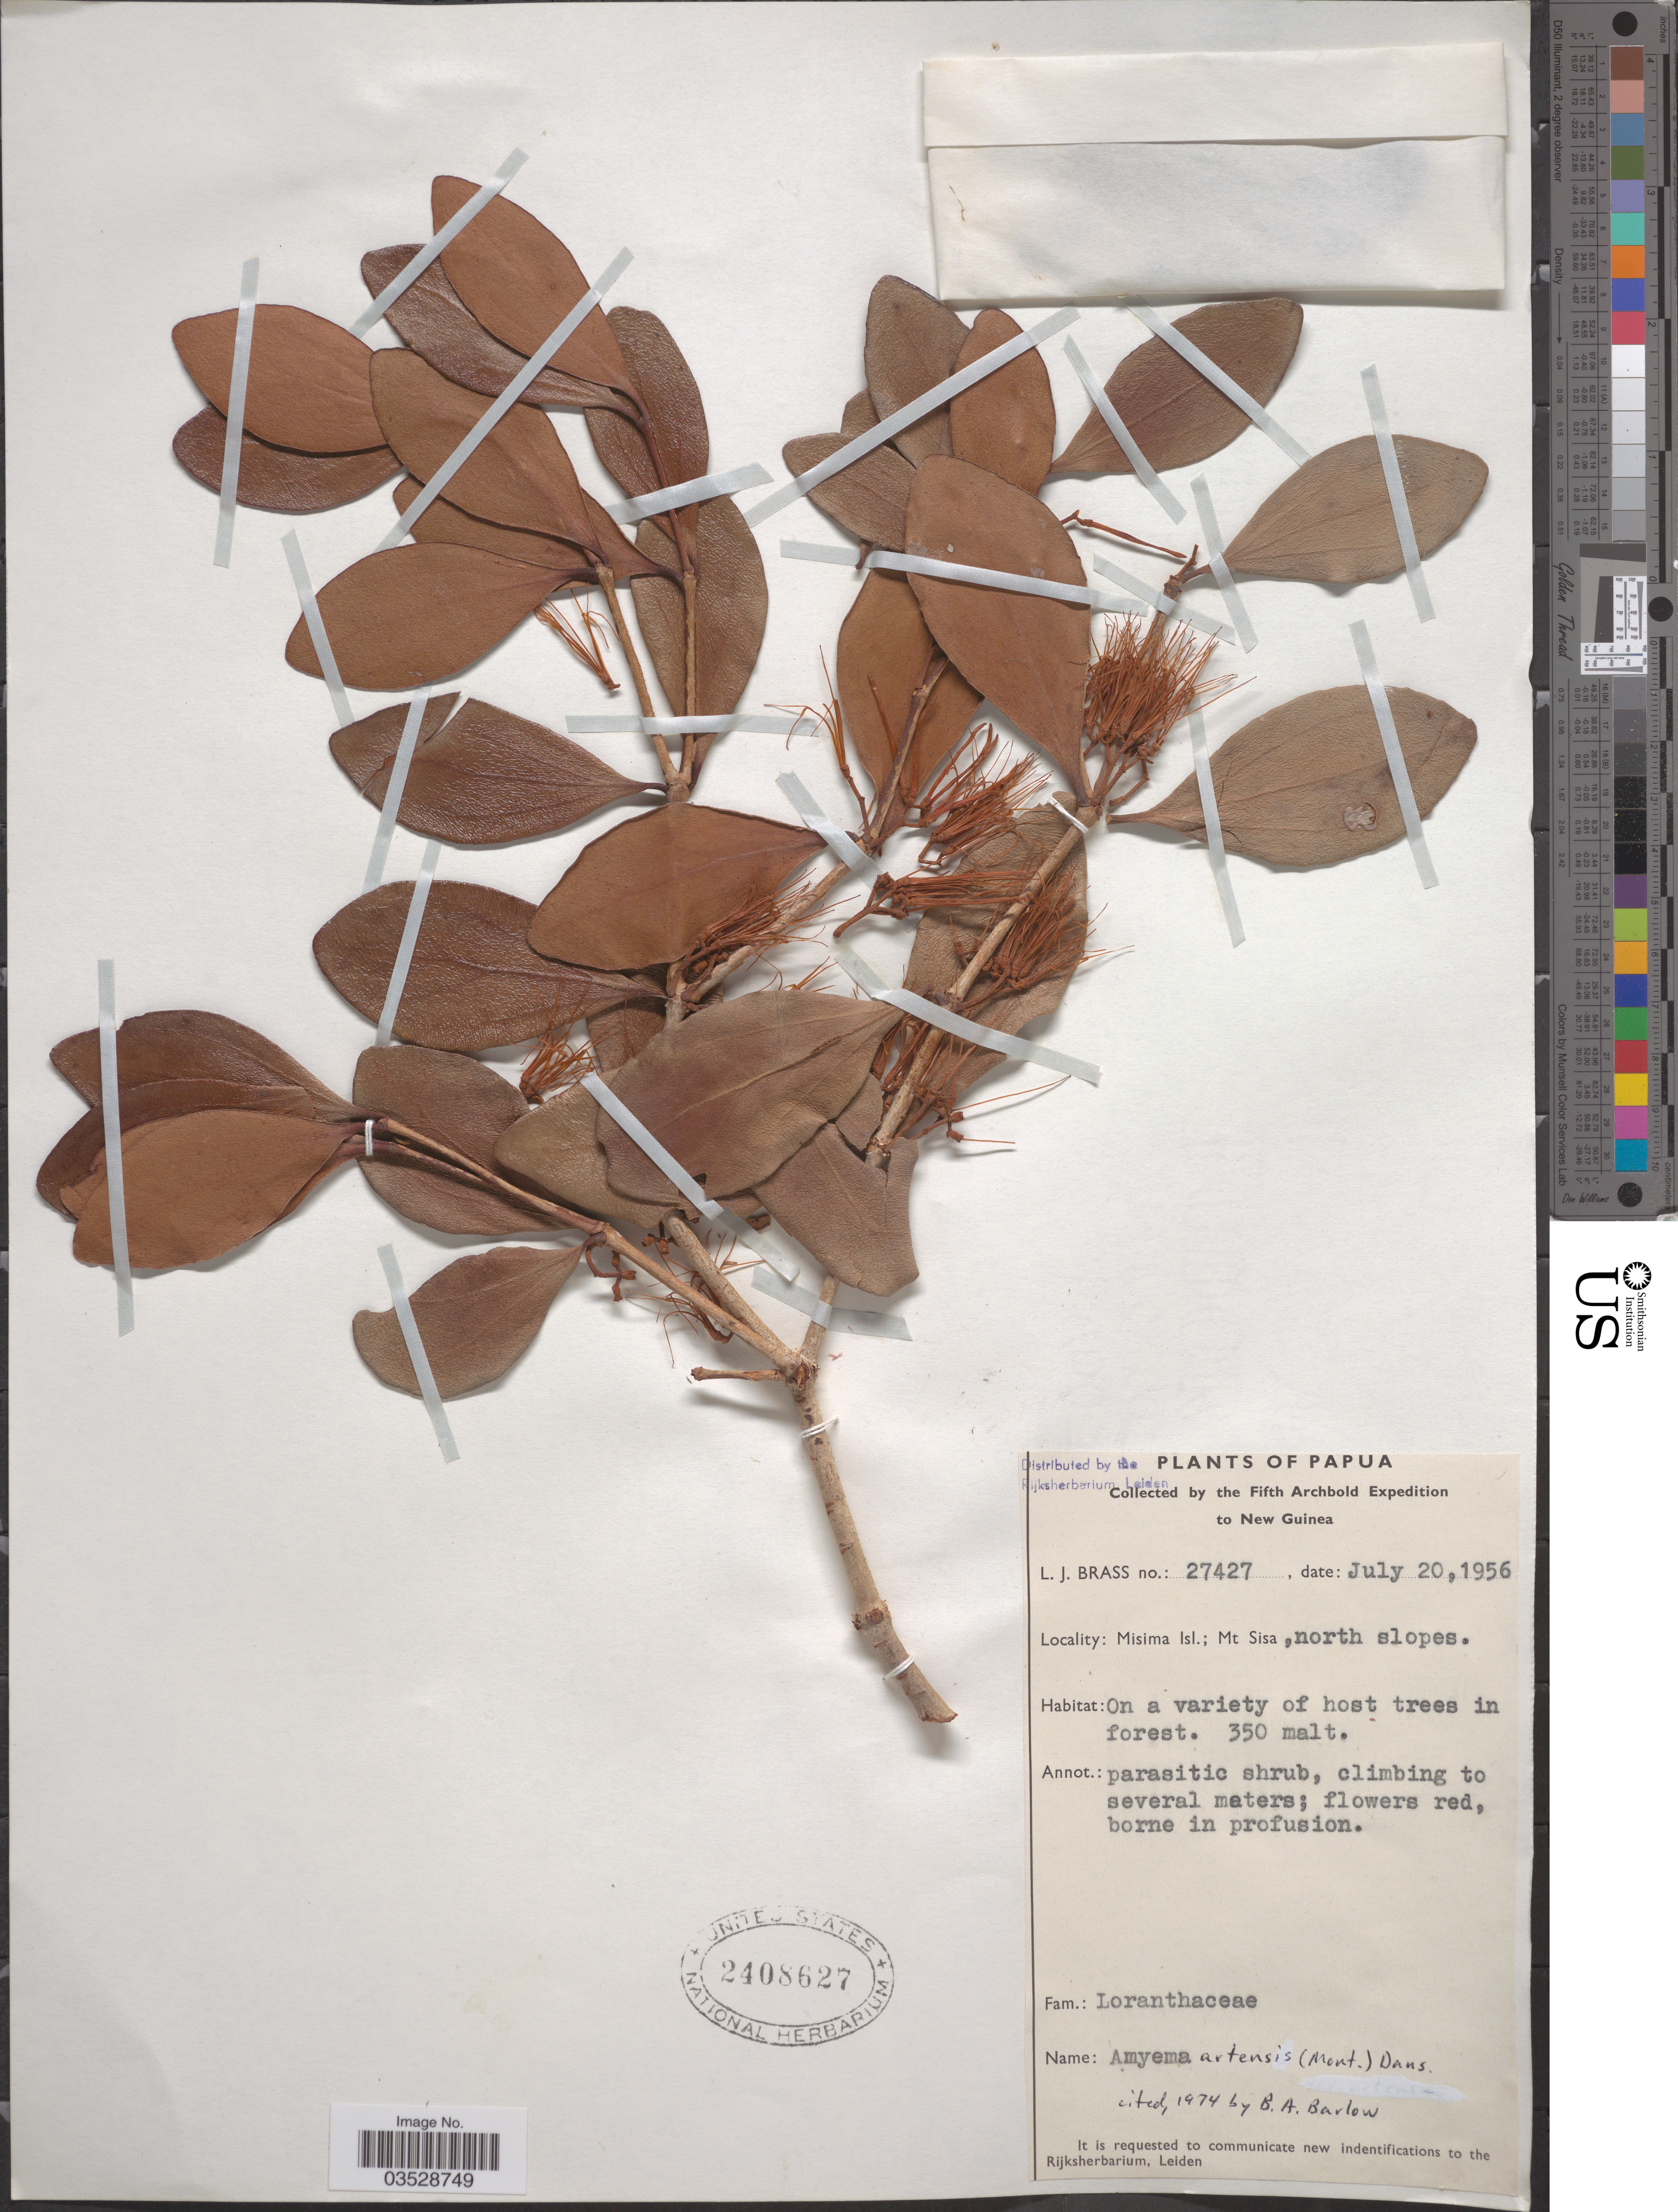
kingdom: Plantae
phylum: Tracheophyta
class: Magnoliopsida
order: Santalales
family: Loranthaceae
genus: Amyema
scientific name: Amyema artensis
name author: Danser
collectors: L. J. Brass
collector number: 27427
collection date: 1956-07-20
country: Papua New Guinea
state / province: Milne Bay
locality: New Guinea, Misima Isl.; Mt Sisa, north slopes.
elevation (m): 350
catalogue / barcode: US 2408627